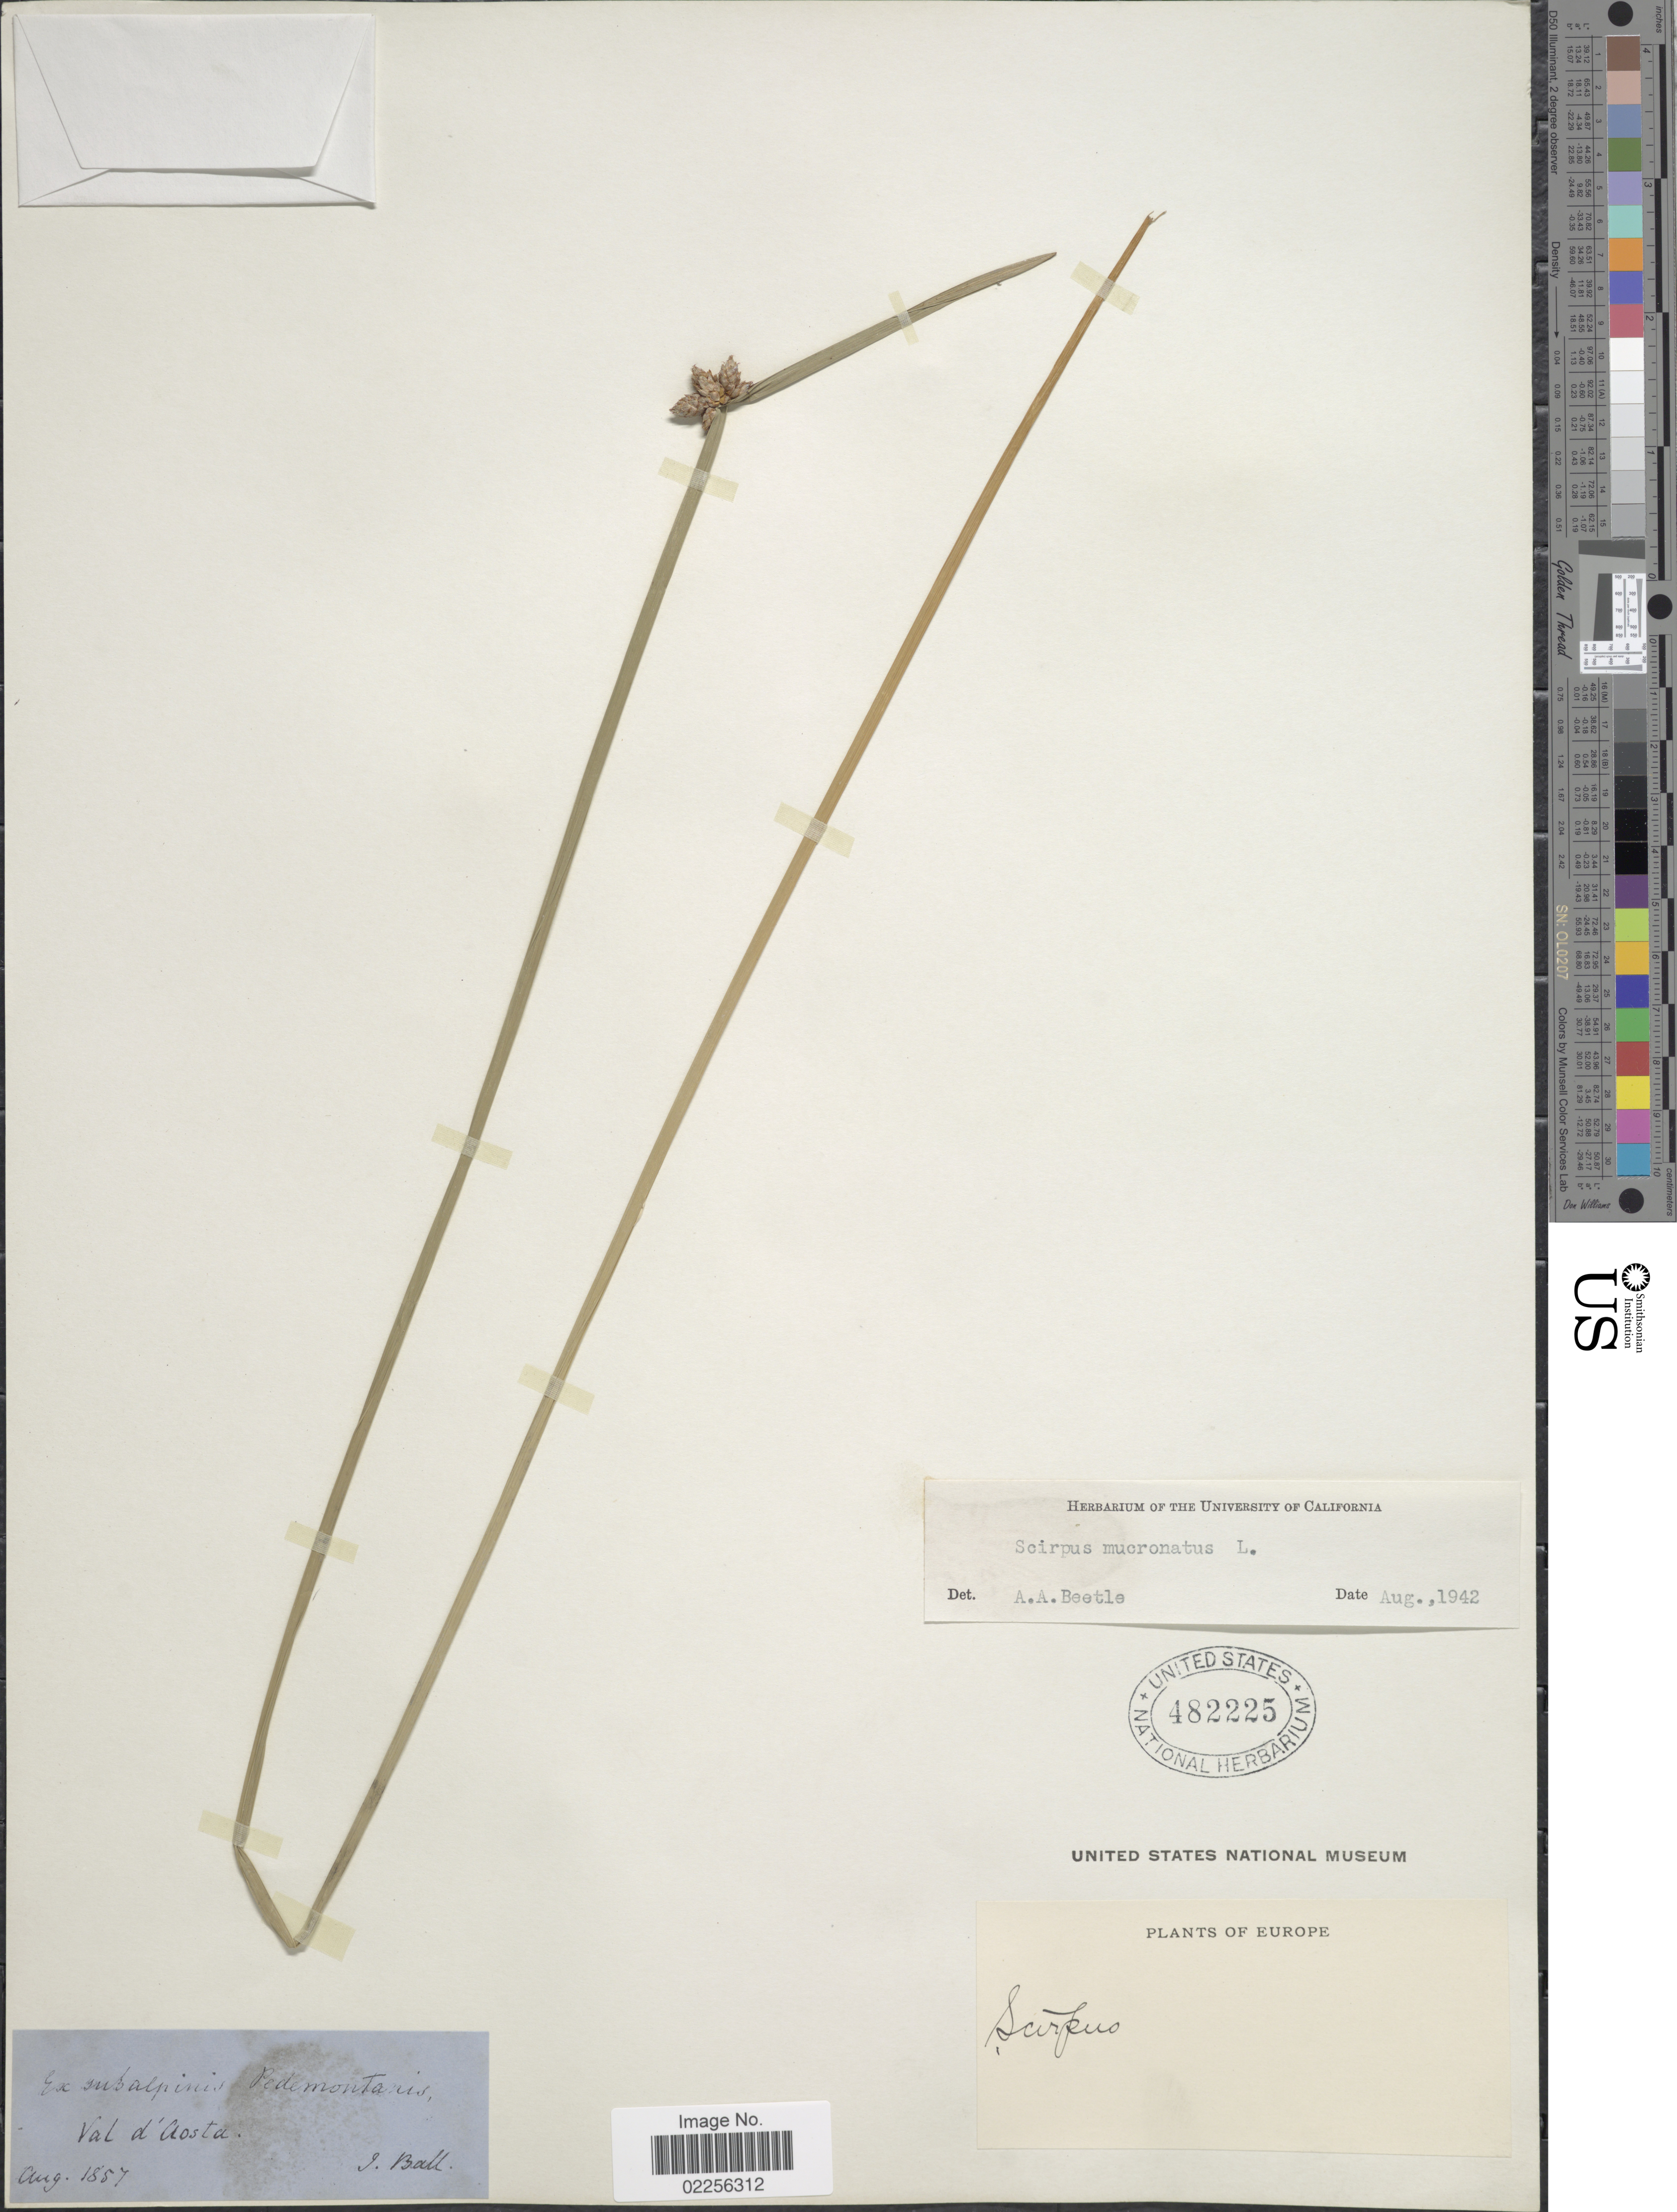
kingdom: Plantae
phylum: Tracheophyta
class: Liliopsida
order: Poales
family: Cyperaceae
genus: Schoenoplectus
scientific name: Schoenoplectus mucronatus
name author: (L.) Palla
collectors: J. Ball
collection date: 1857-08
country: Italy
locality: Europe, Val d'Aosta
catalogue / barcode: US 482225